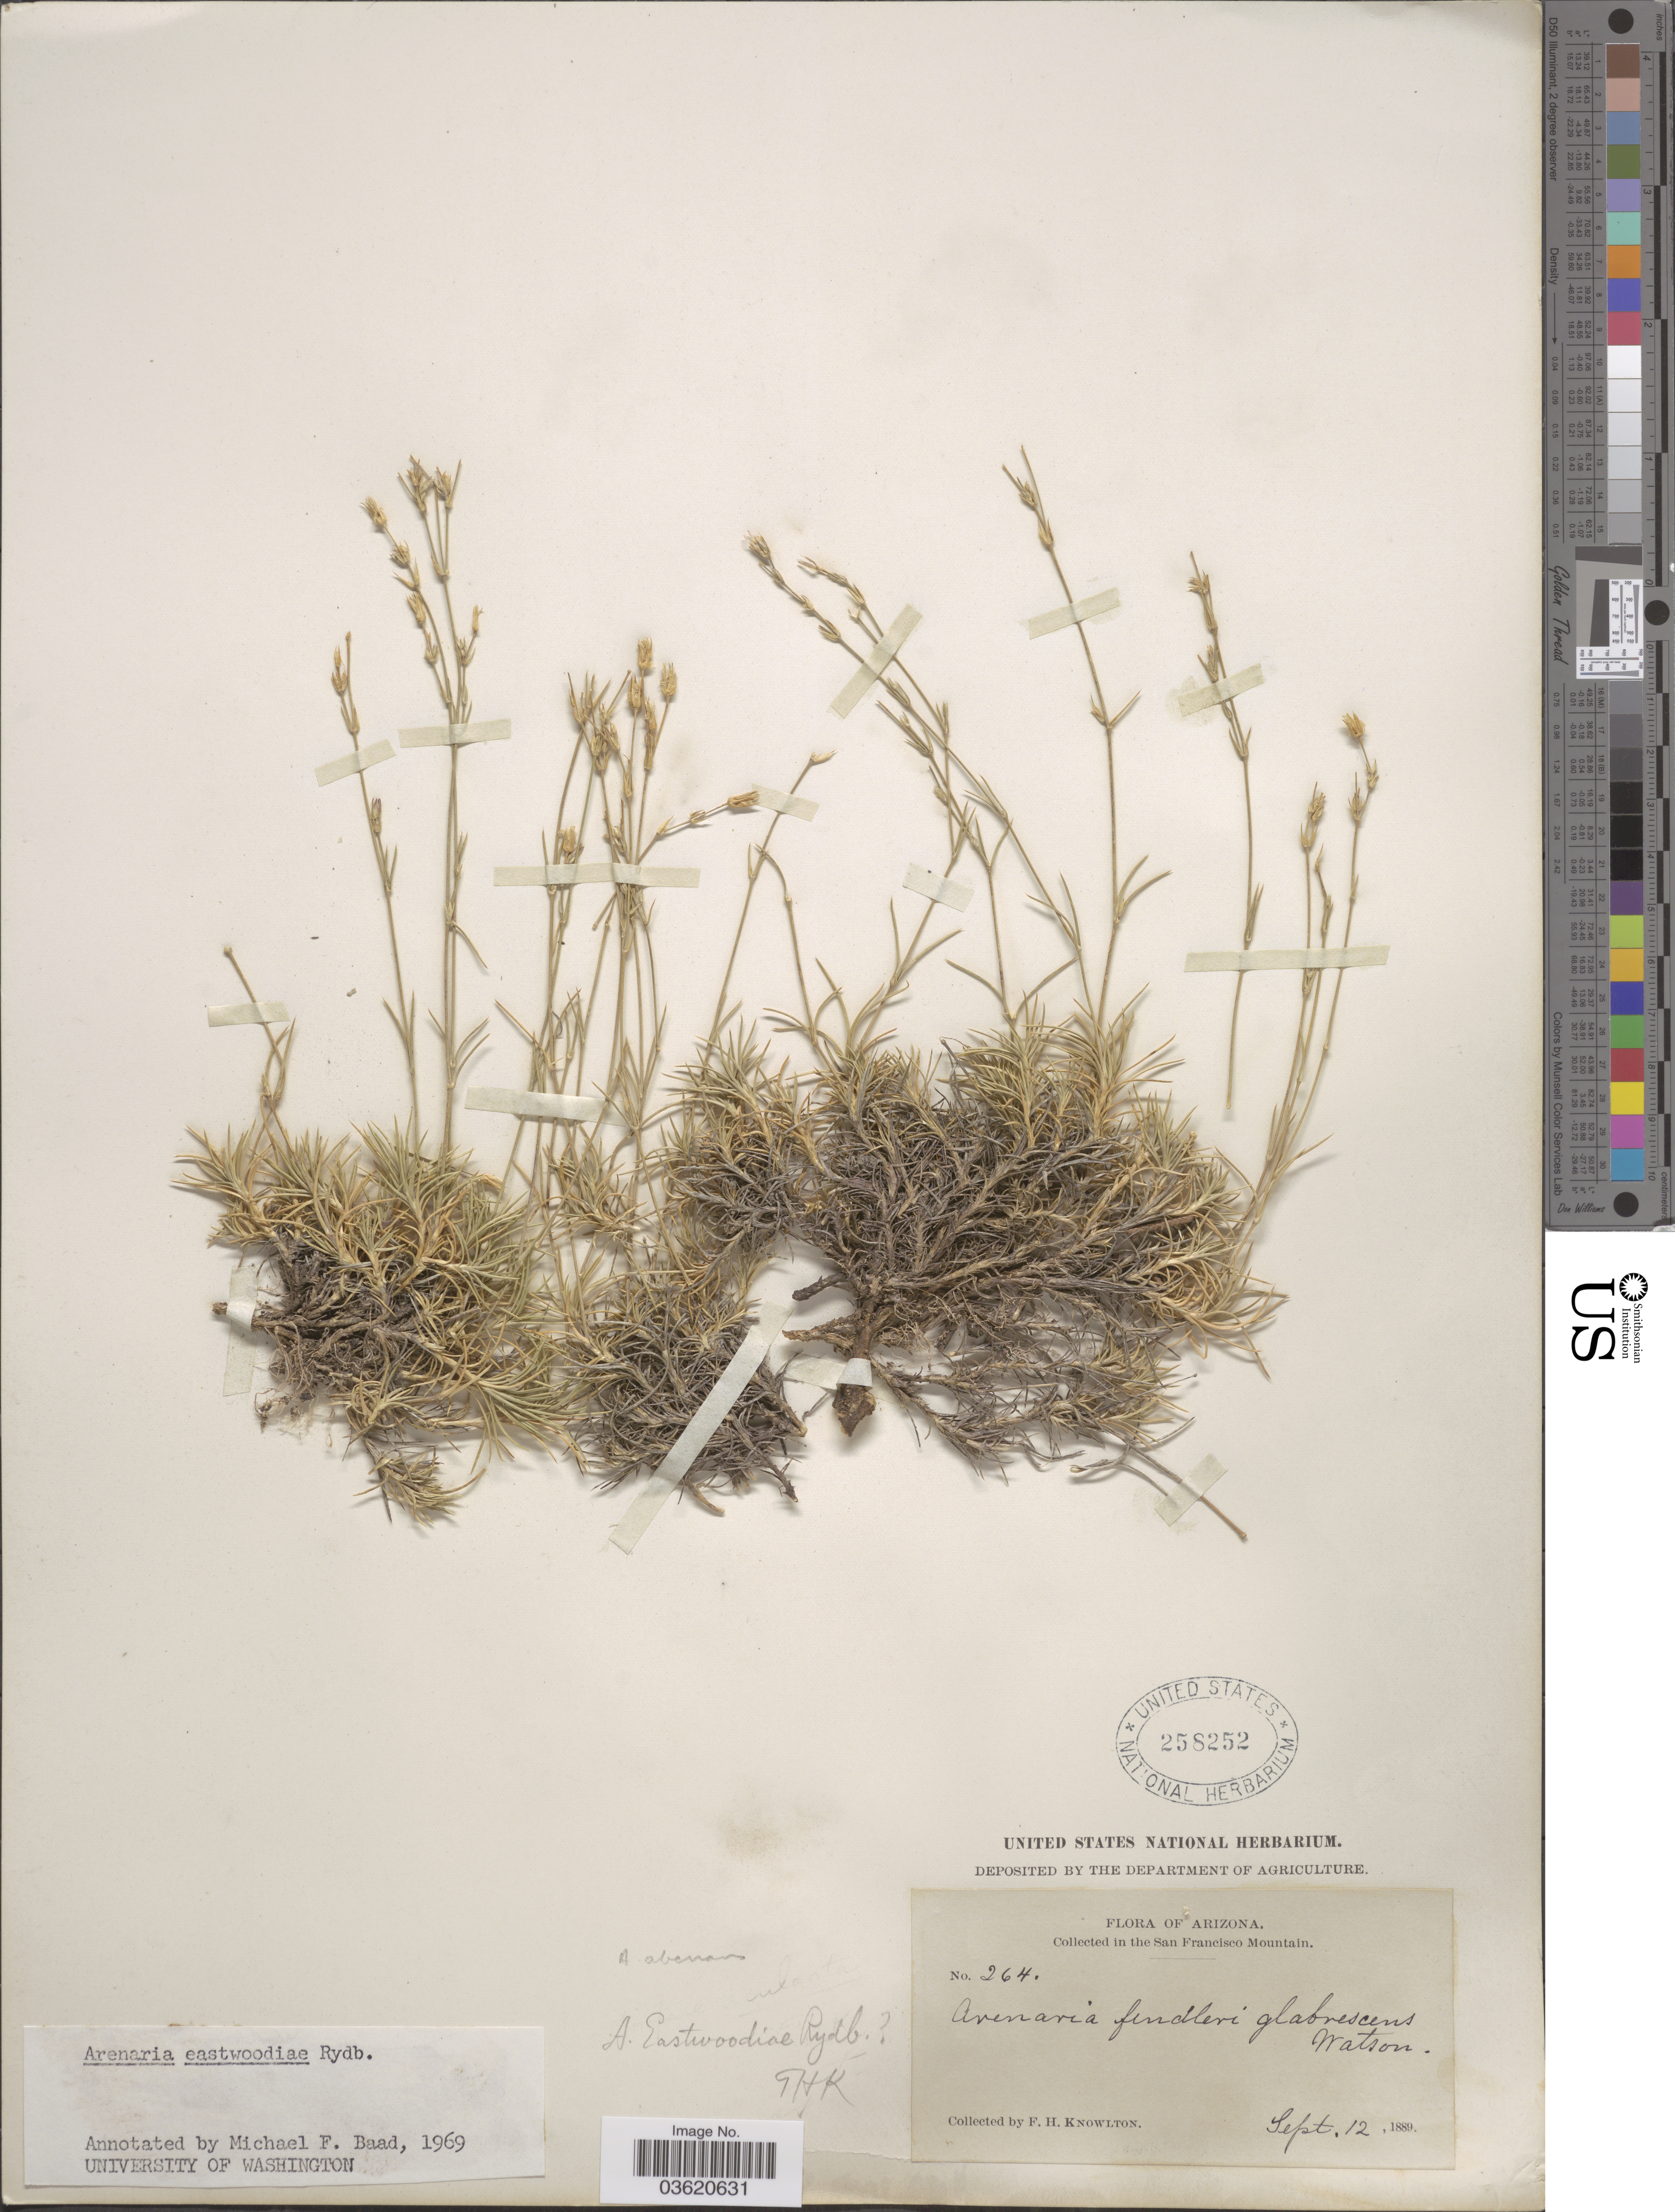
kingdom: Plantae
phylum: Tracheophyta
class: Magnoliopsida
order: Caryophyllales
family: Caryophyllaceae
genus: Eremogone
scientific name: Eremogone eastwoodiae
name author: (Rydb.) Ikonn.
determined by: Strong, Mark T., (BOT), Smithsonian Institution - National Museum of Natural History (UNITED STATES)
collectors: F. H. Knowlton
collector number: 264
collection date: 1889-09-12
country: United States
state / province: Arizona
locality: In the San Francisco Mountain.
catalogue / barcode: US 258252